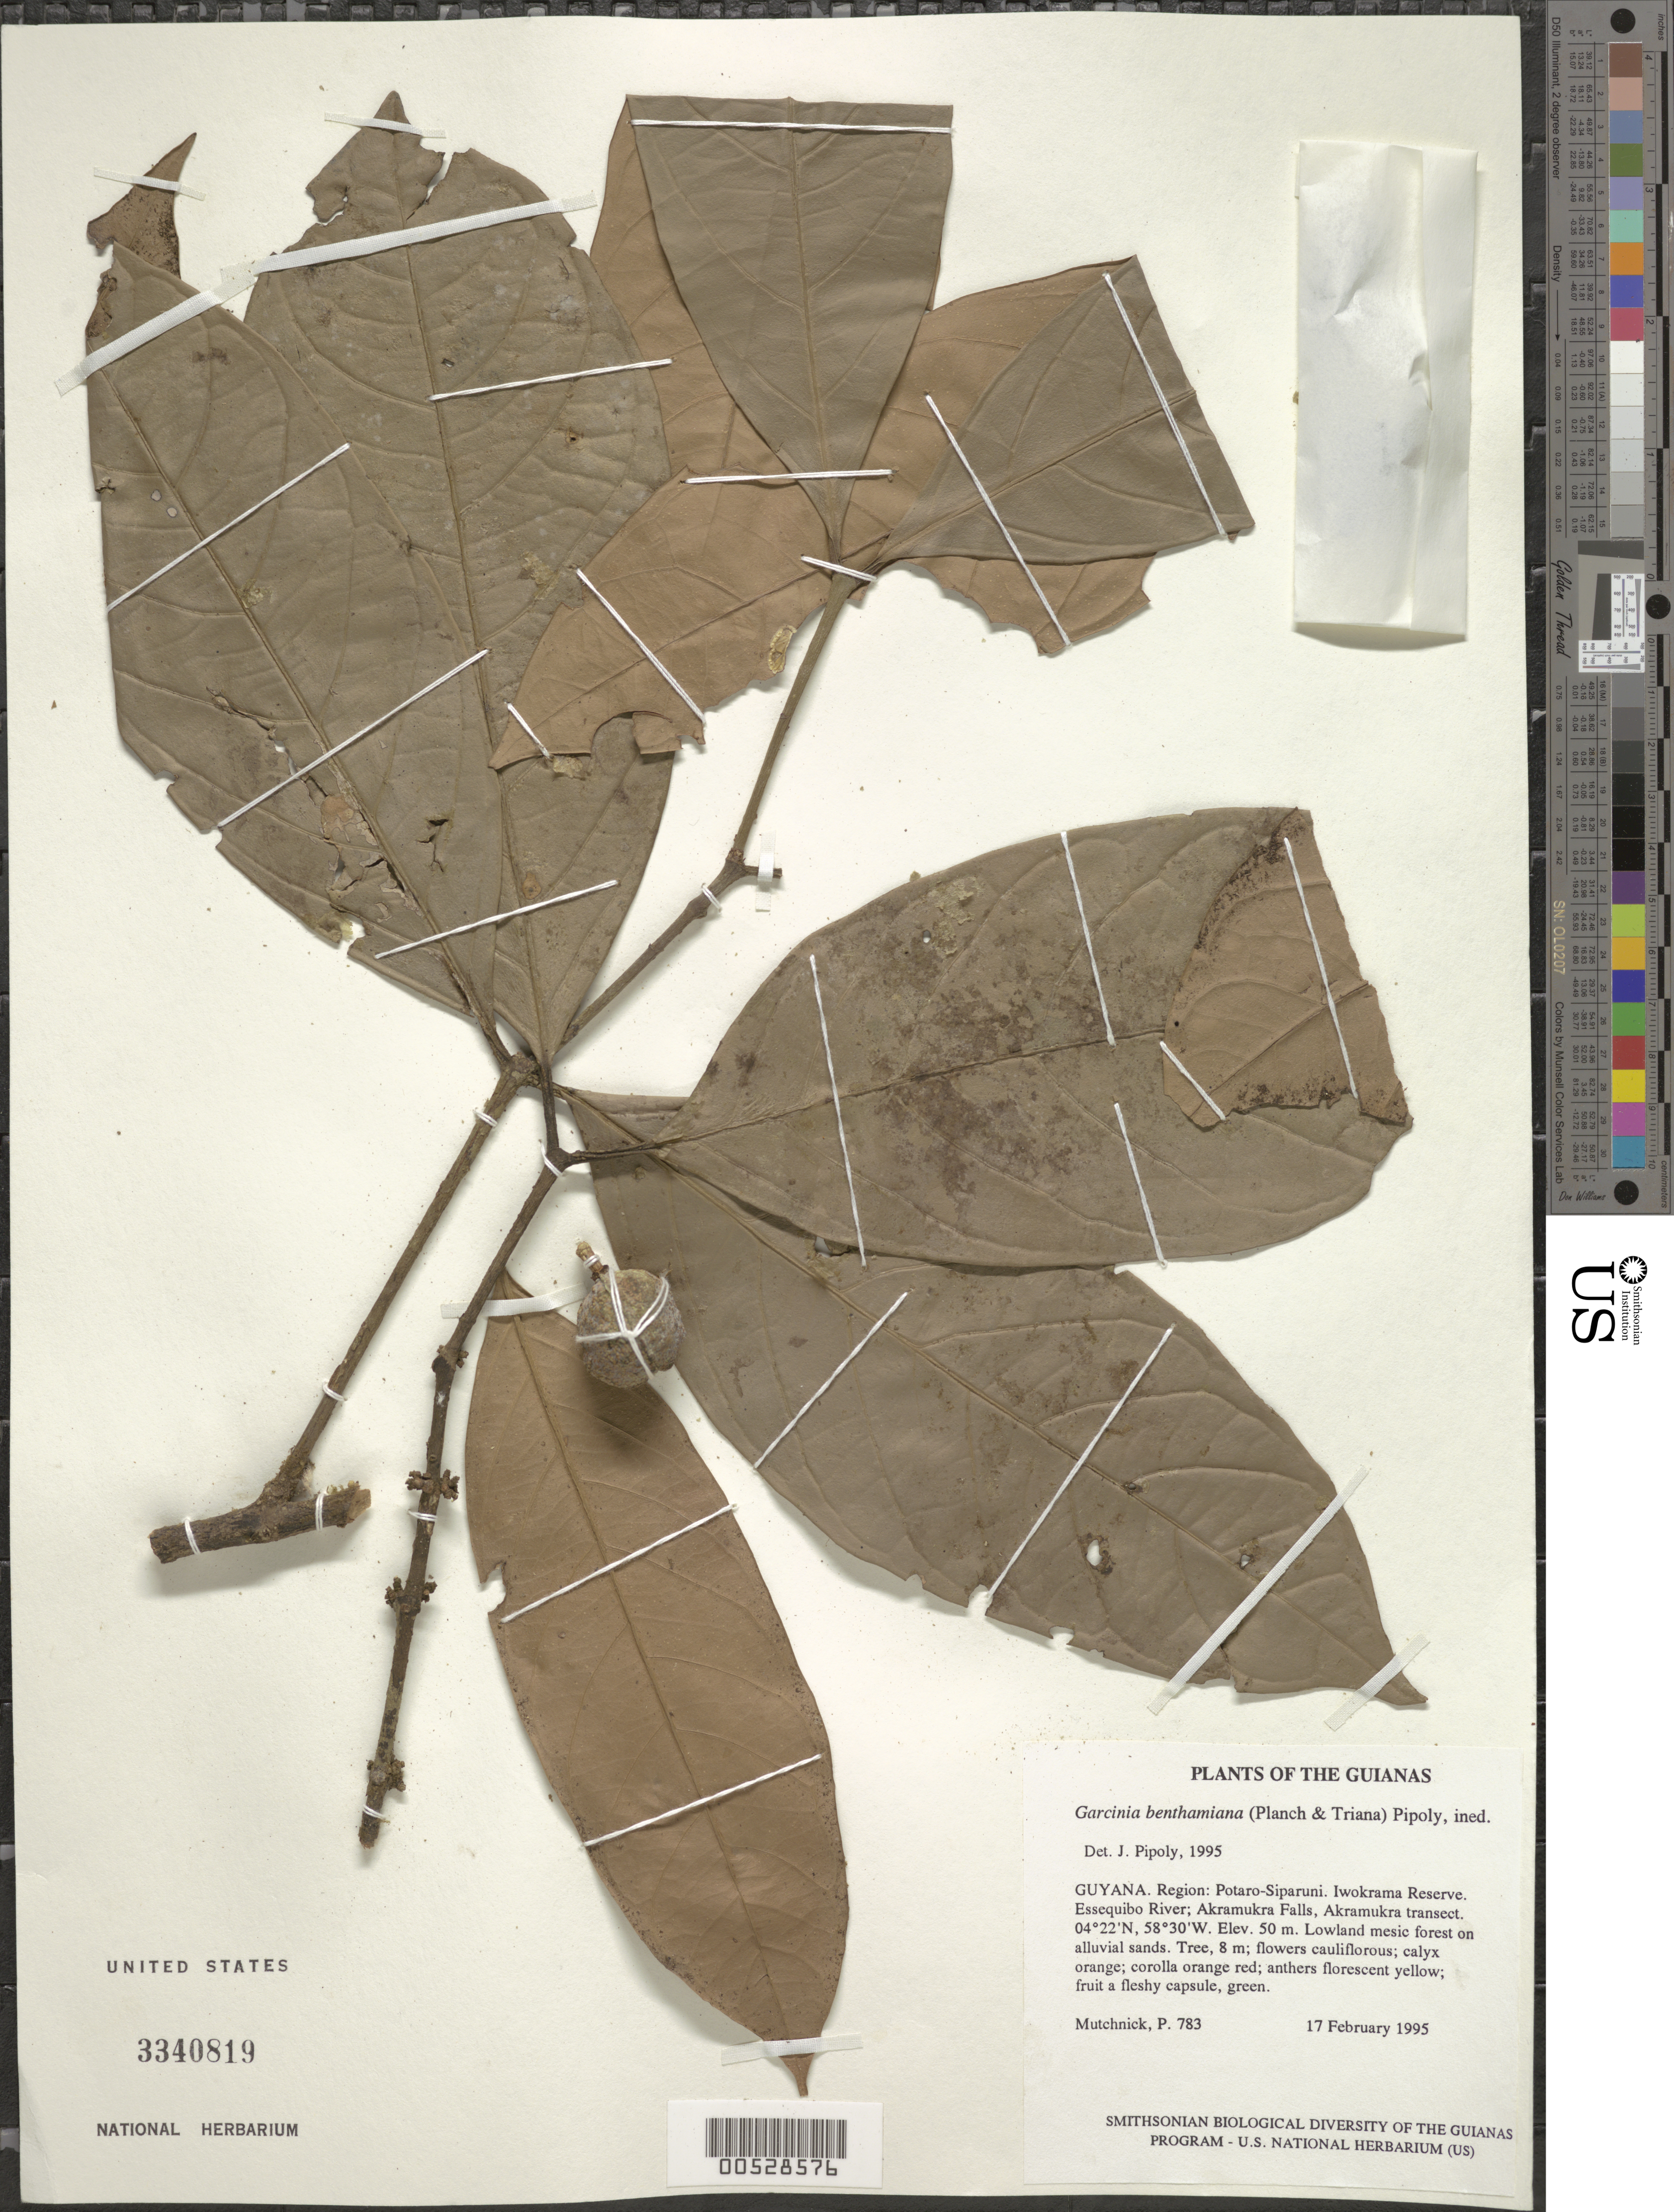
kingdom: Plantae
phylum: Tracheophyta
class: Magnoliopsida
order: Malpighiales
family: Clusiaceae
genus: Garcinia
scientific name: Garcinia benthamiana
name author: (Planch. & Triana) Pipoly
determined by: Pipoly, J. J., III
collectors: P. Mutchnick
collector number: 783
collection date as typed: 17 February 1995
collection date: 1995-02-17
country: Guyana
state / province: Potaro-Siparuni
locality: Iwokrama Reserve. Essequibo River; Akramukra Falls, Akramukra transect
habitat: Lowland mesic forest on alluvial sands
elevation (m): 50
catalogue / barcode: US 3340819